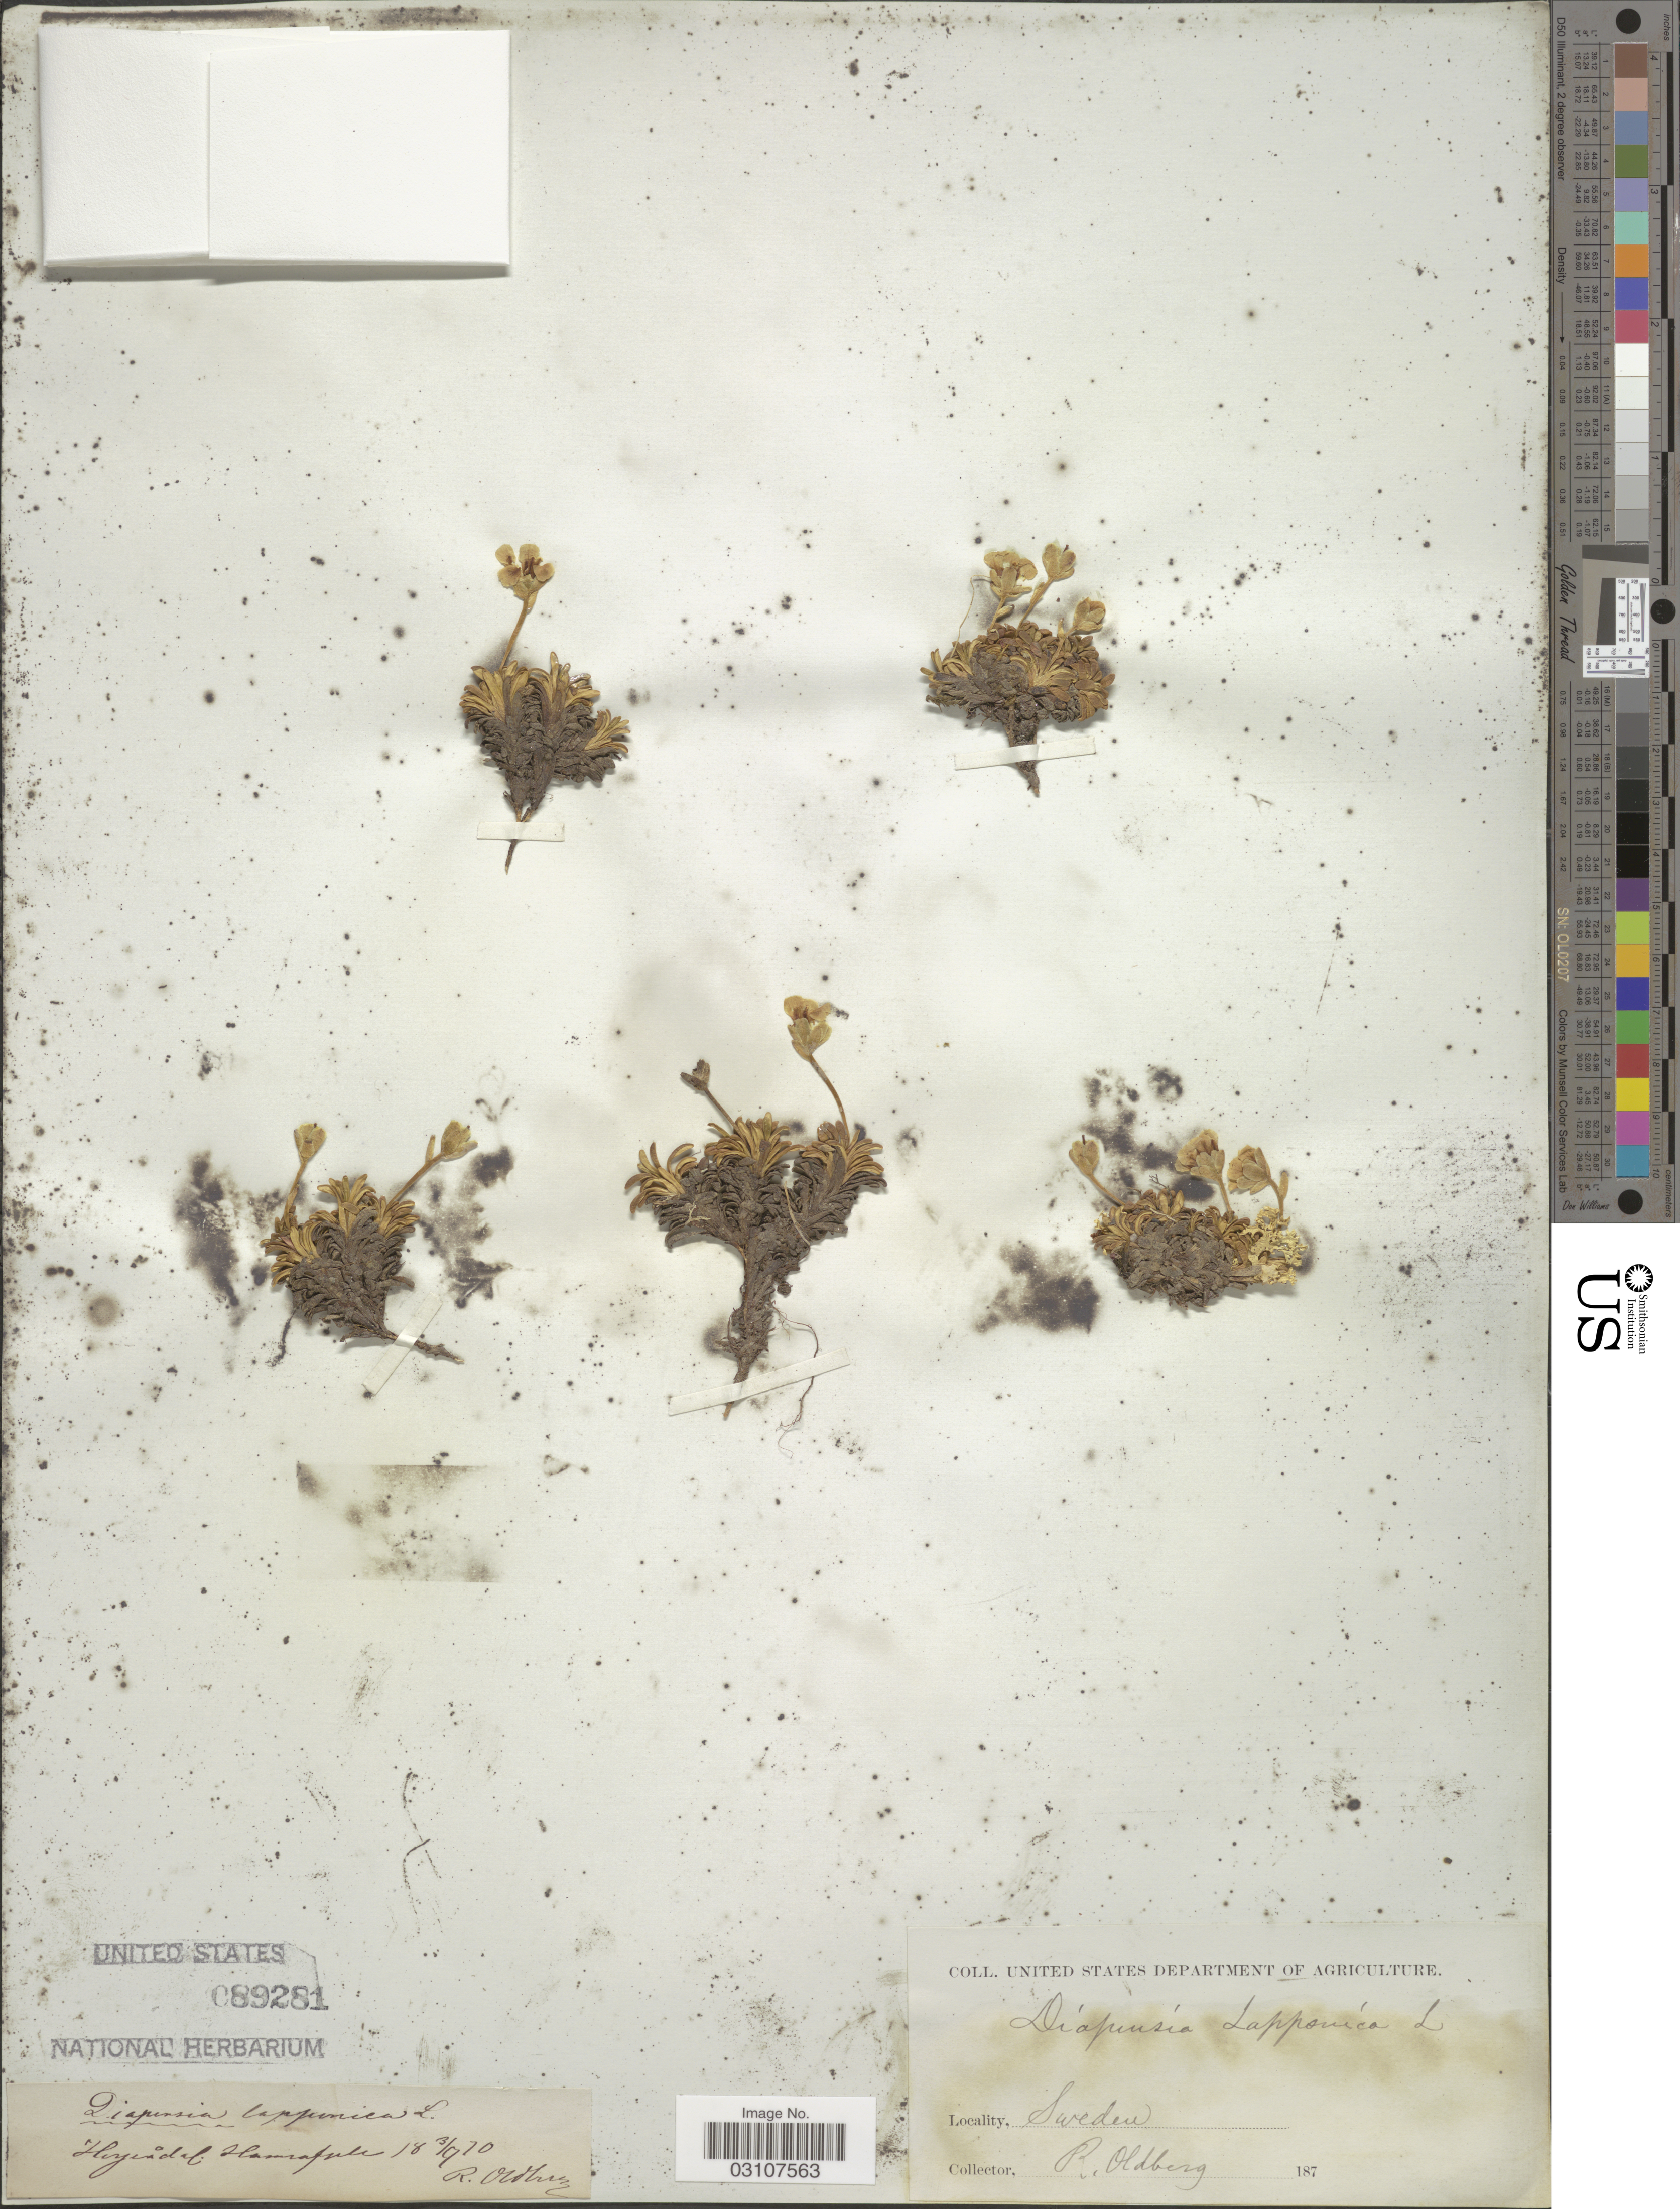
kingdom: Plantae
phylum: Tracheophyta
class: Magnoliopsida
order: Ericales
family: Diapensiaceae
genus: Diapensia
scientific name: Diapensia lapponica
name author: L.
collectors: R. Oldberg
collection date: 1870-09-03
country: Sweden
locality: Herjedal. Hamrafule [interpreted].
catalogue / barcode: US 89281